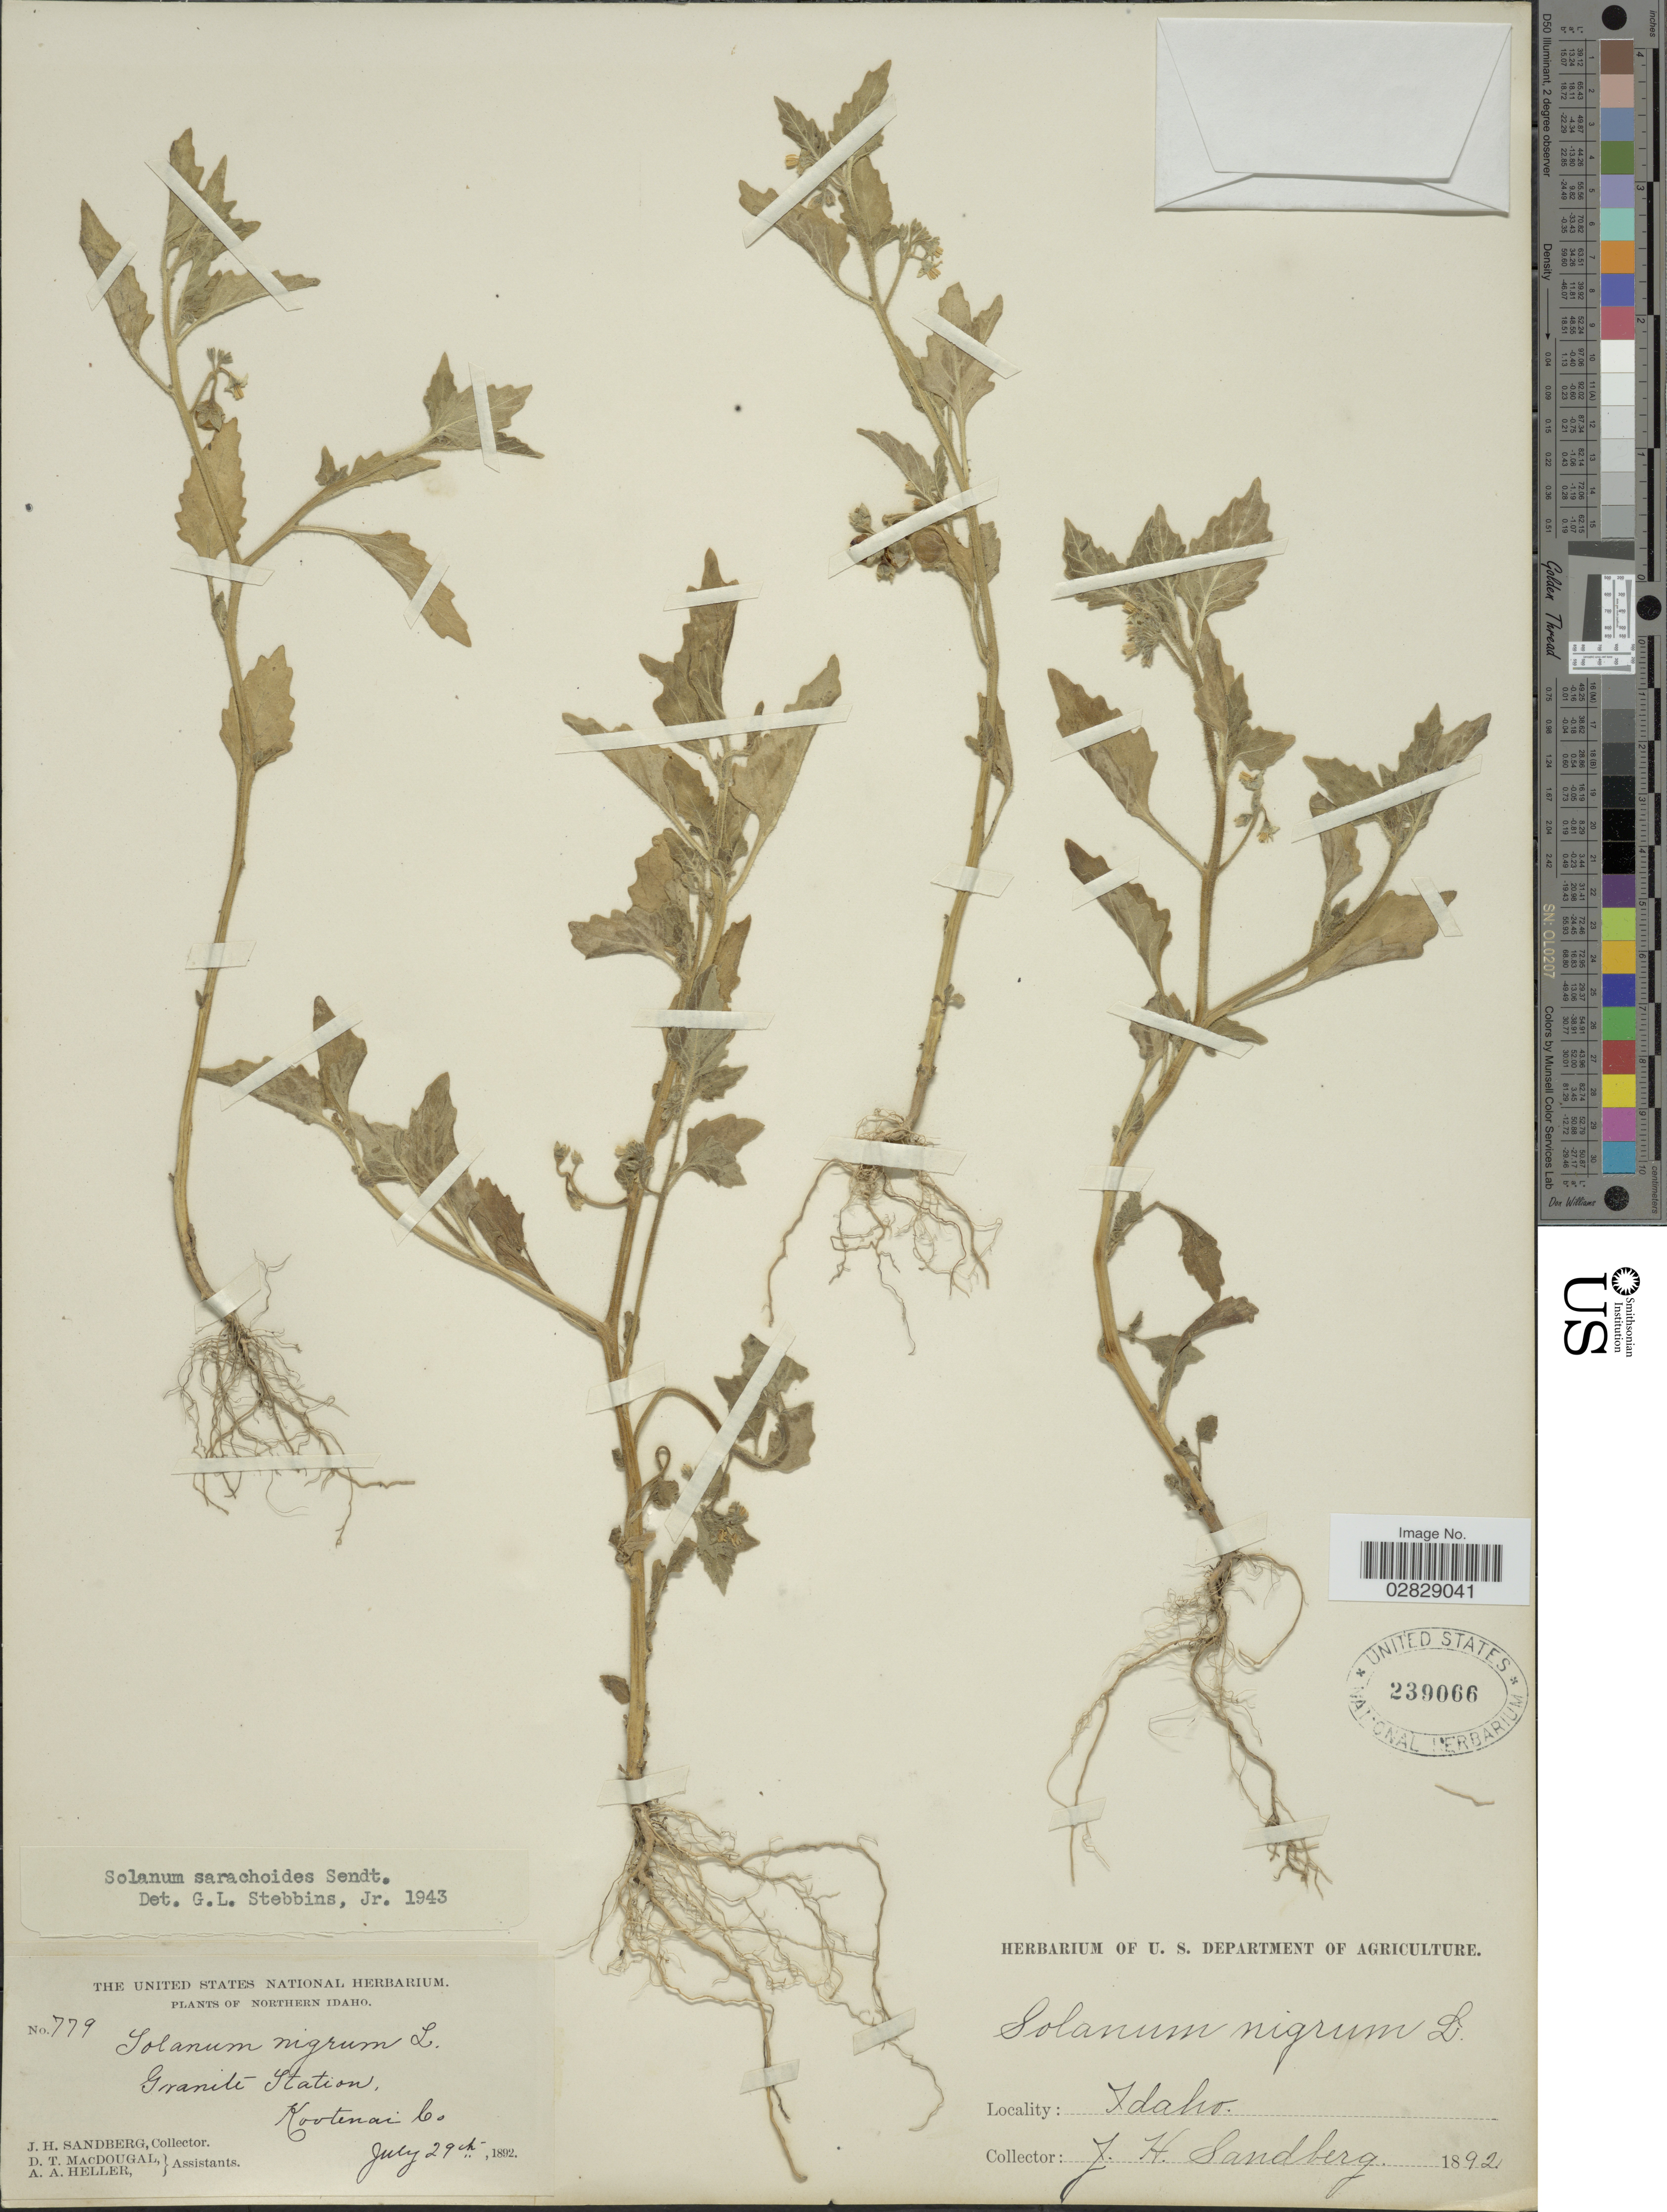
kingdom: Plantae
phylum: Tracheophyta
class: Magnoliopsida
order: Solanales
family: Solanaceae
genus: Solanum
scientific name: Solanum sarachoides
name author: Sendt.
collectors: J. H. Sandberg, D. T. MacDougal & A. A. Heller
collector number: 779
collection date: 1892-07-29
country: United States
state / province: Idaho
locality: Northern Idaho. Granite Station. Koutenai Co.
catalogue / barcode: US 239066